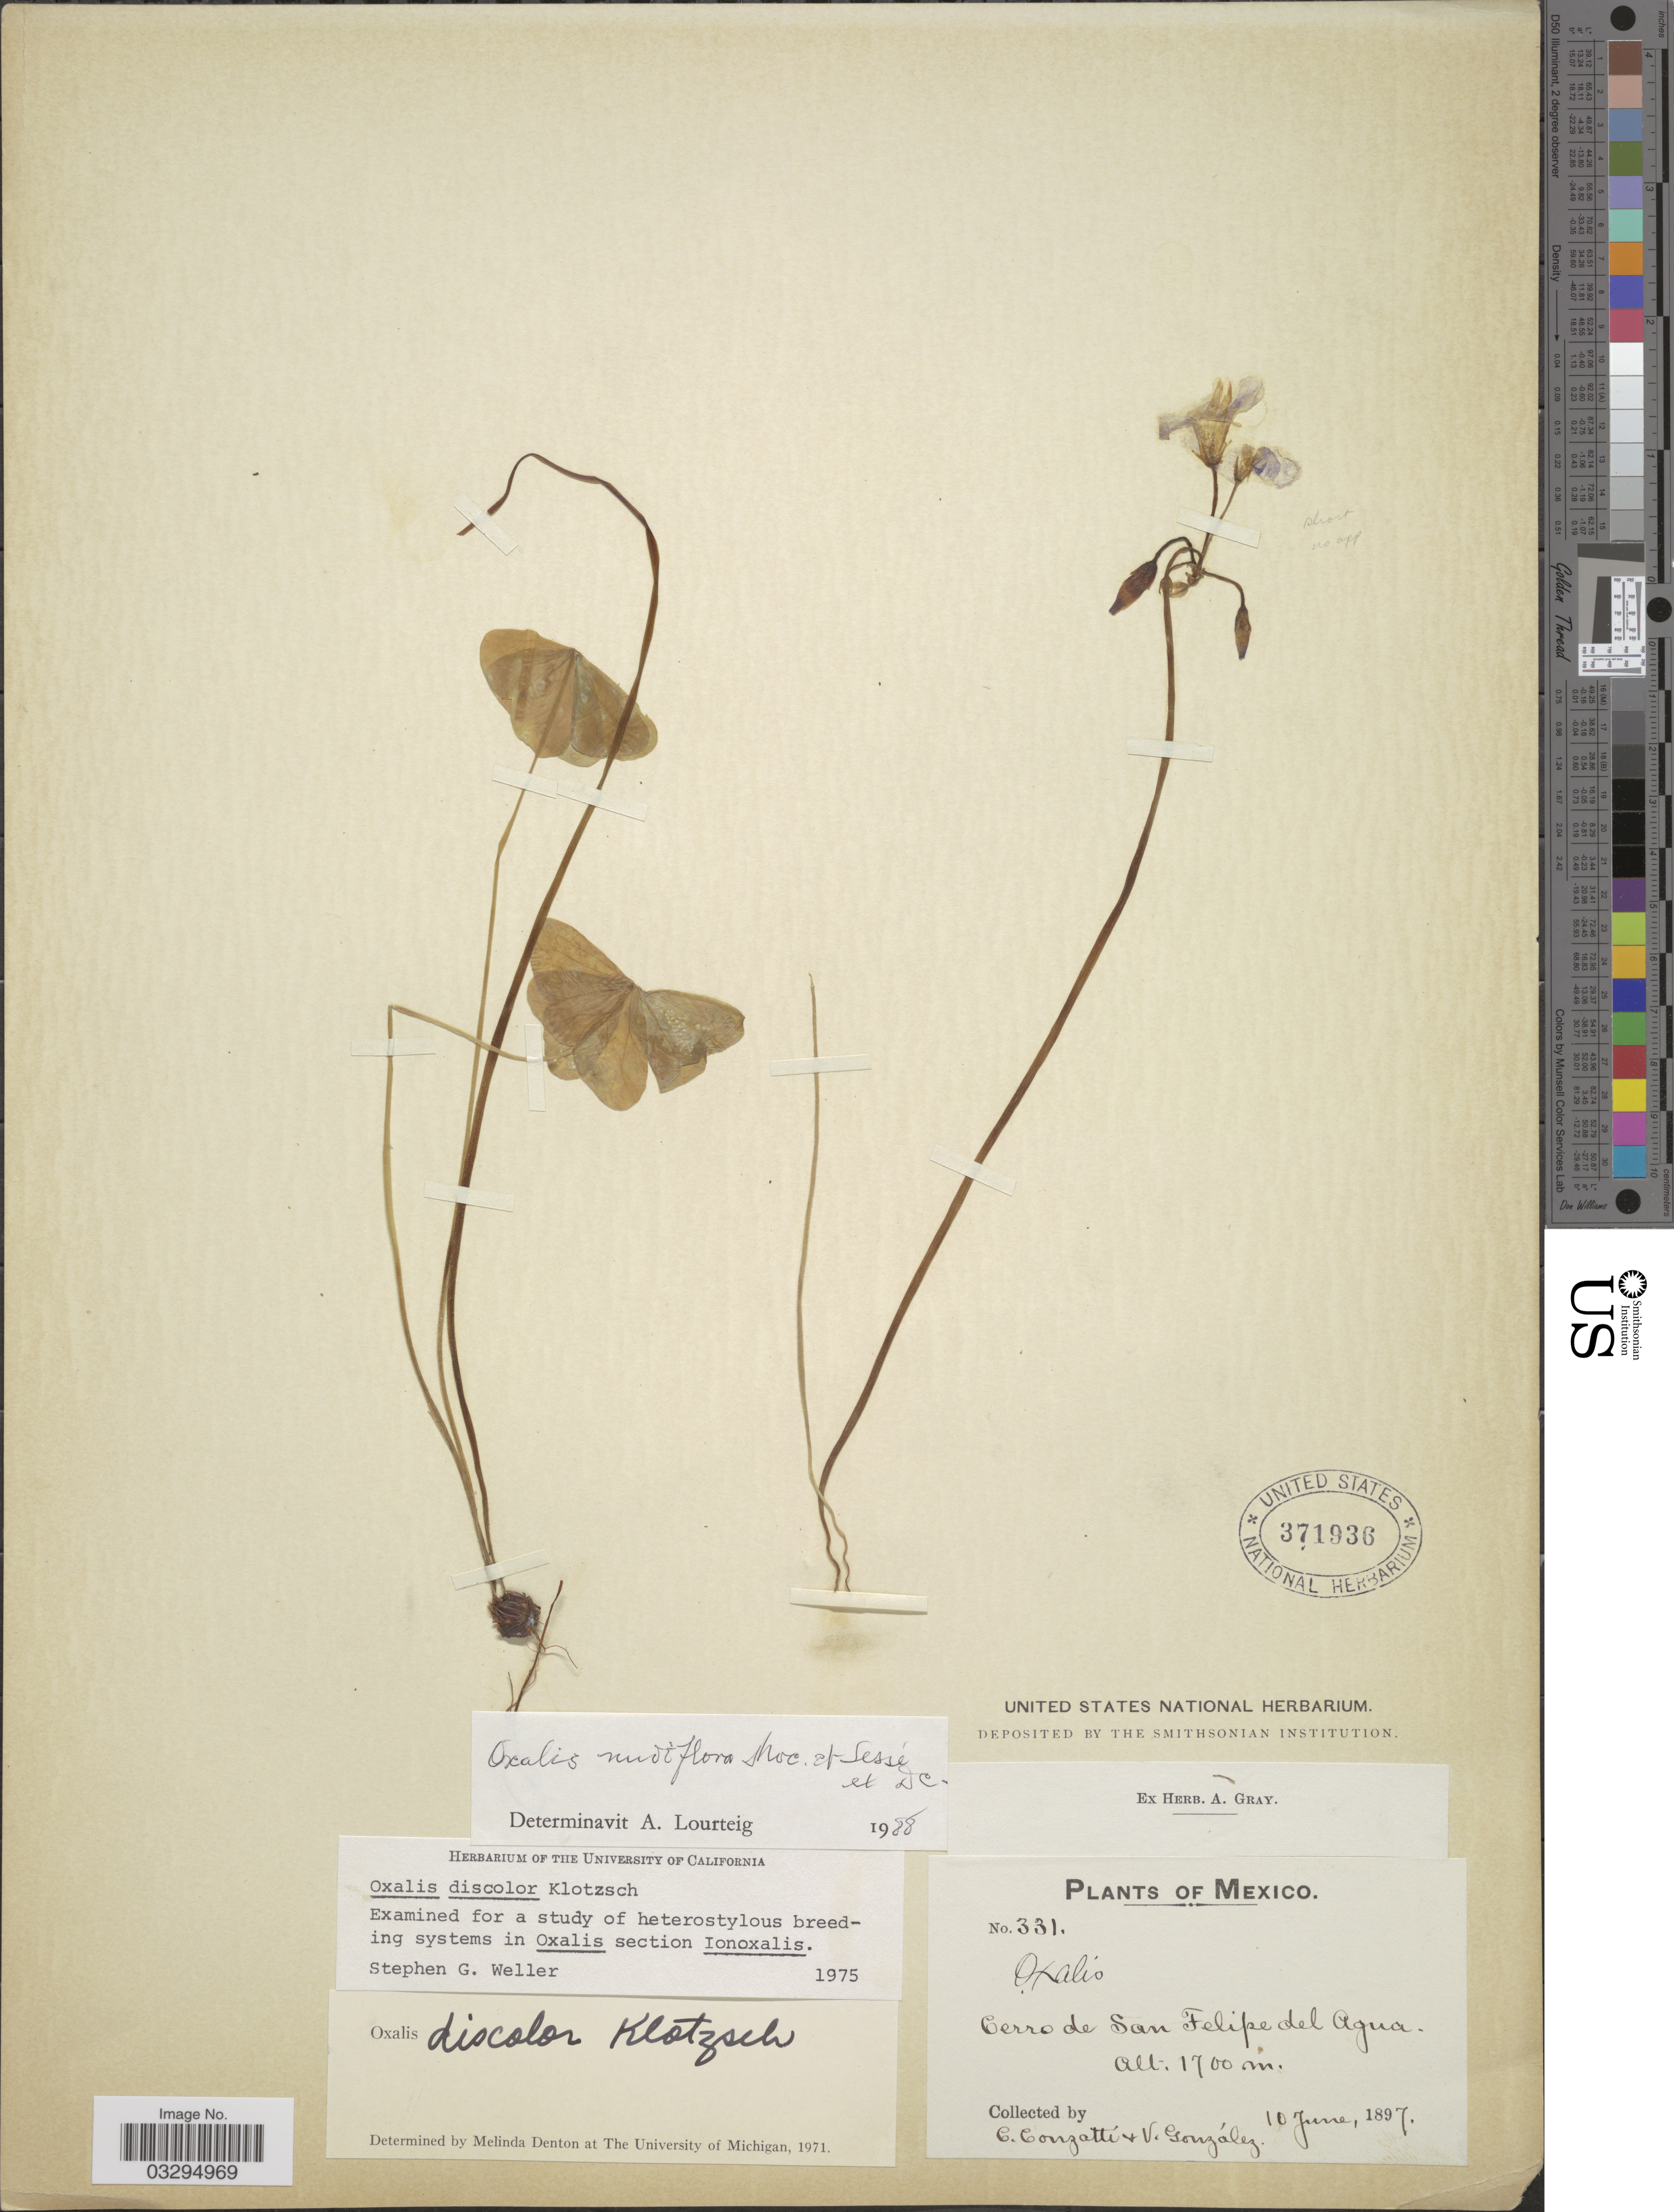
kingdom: Plantae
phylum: Tracheophyta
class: Magnoliopsida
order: Oxalidales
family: Oxalidaceae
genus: Oxalis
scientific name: Oxalis nudiflora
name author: Sessé & Moc. ex DC.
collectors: C. Conzatti & V. González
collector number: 331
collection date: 1897-06-10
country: Mexico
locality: Cerro de San Felipe del Agua.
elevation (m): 1700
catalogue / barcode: US 371936